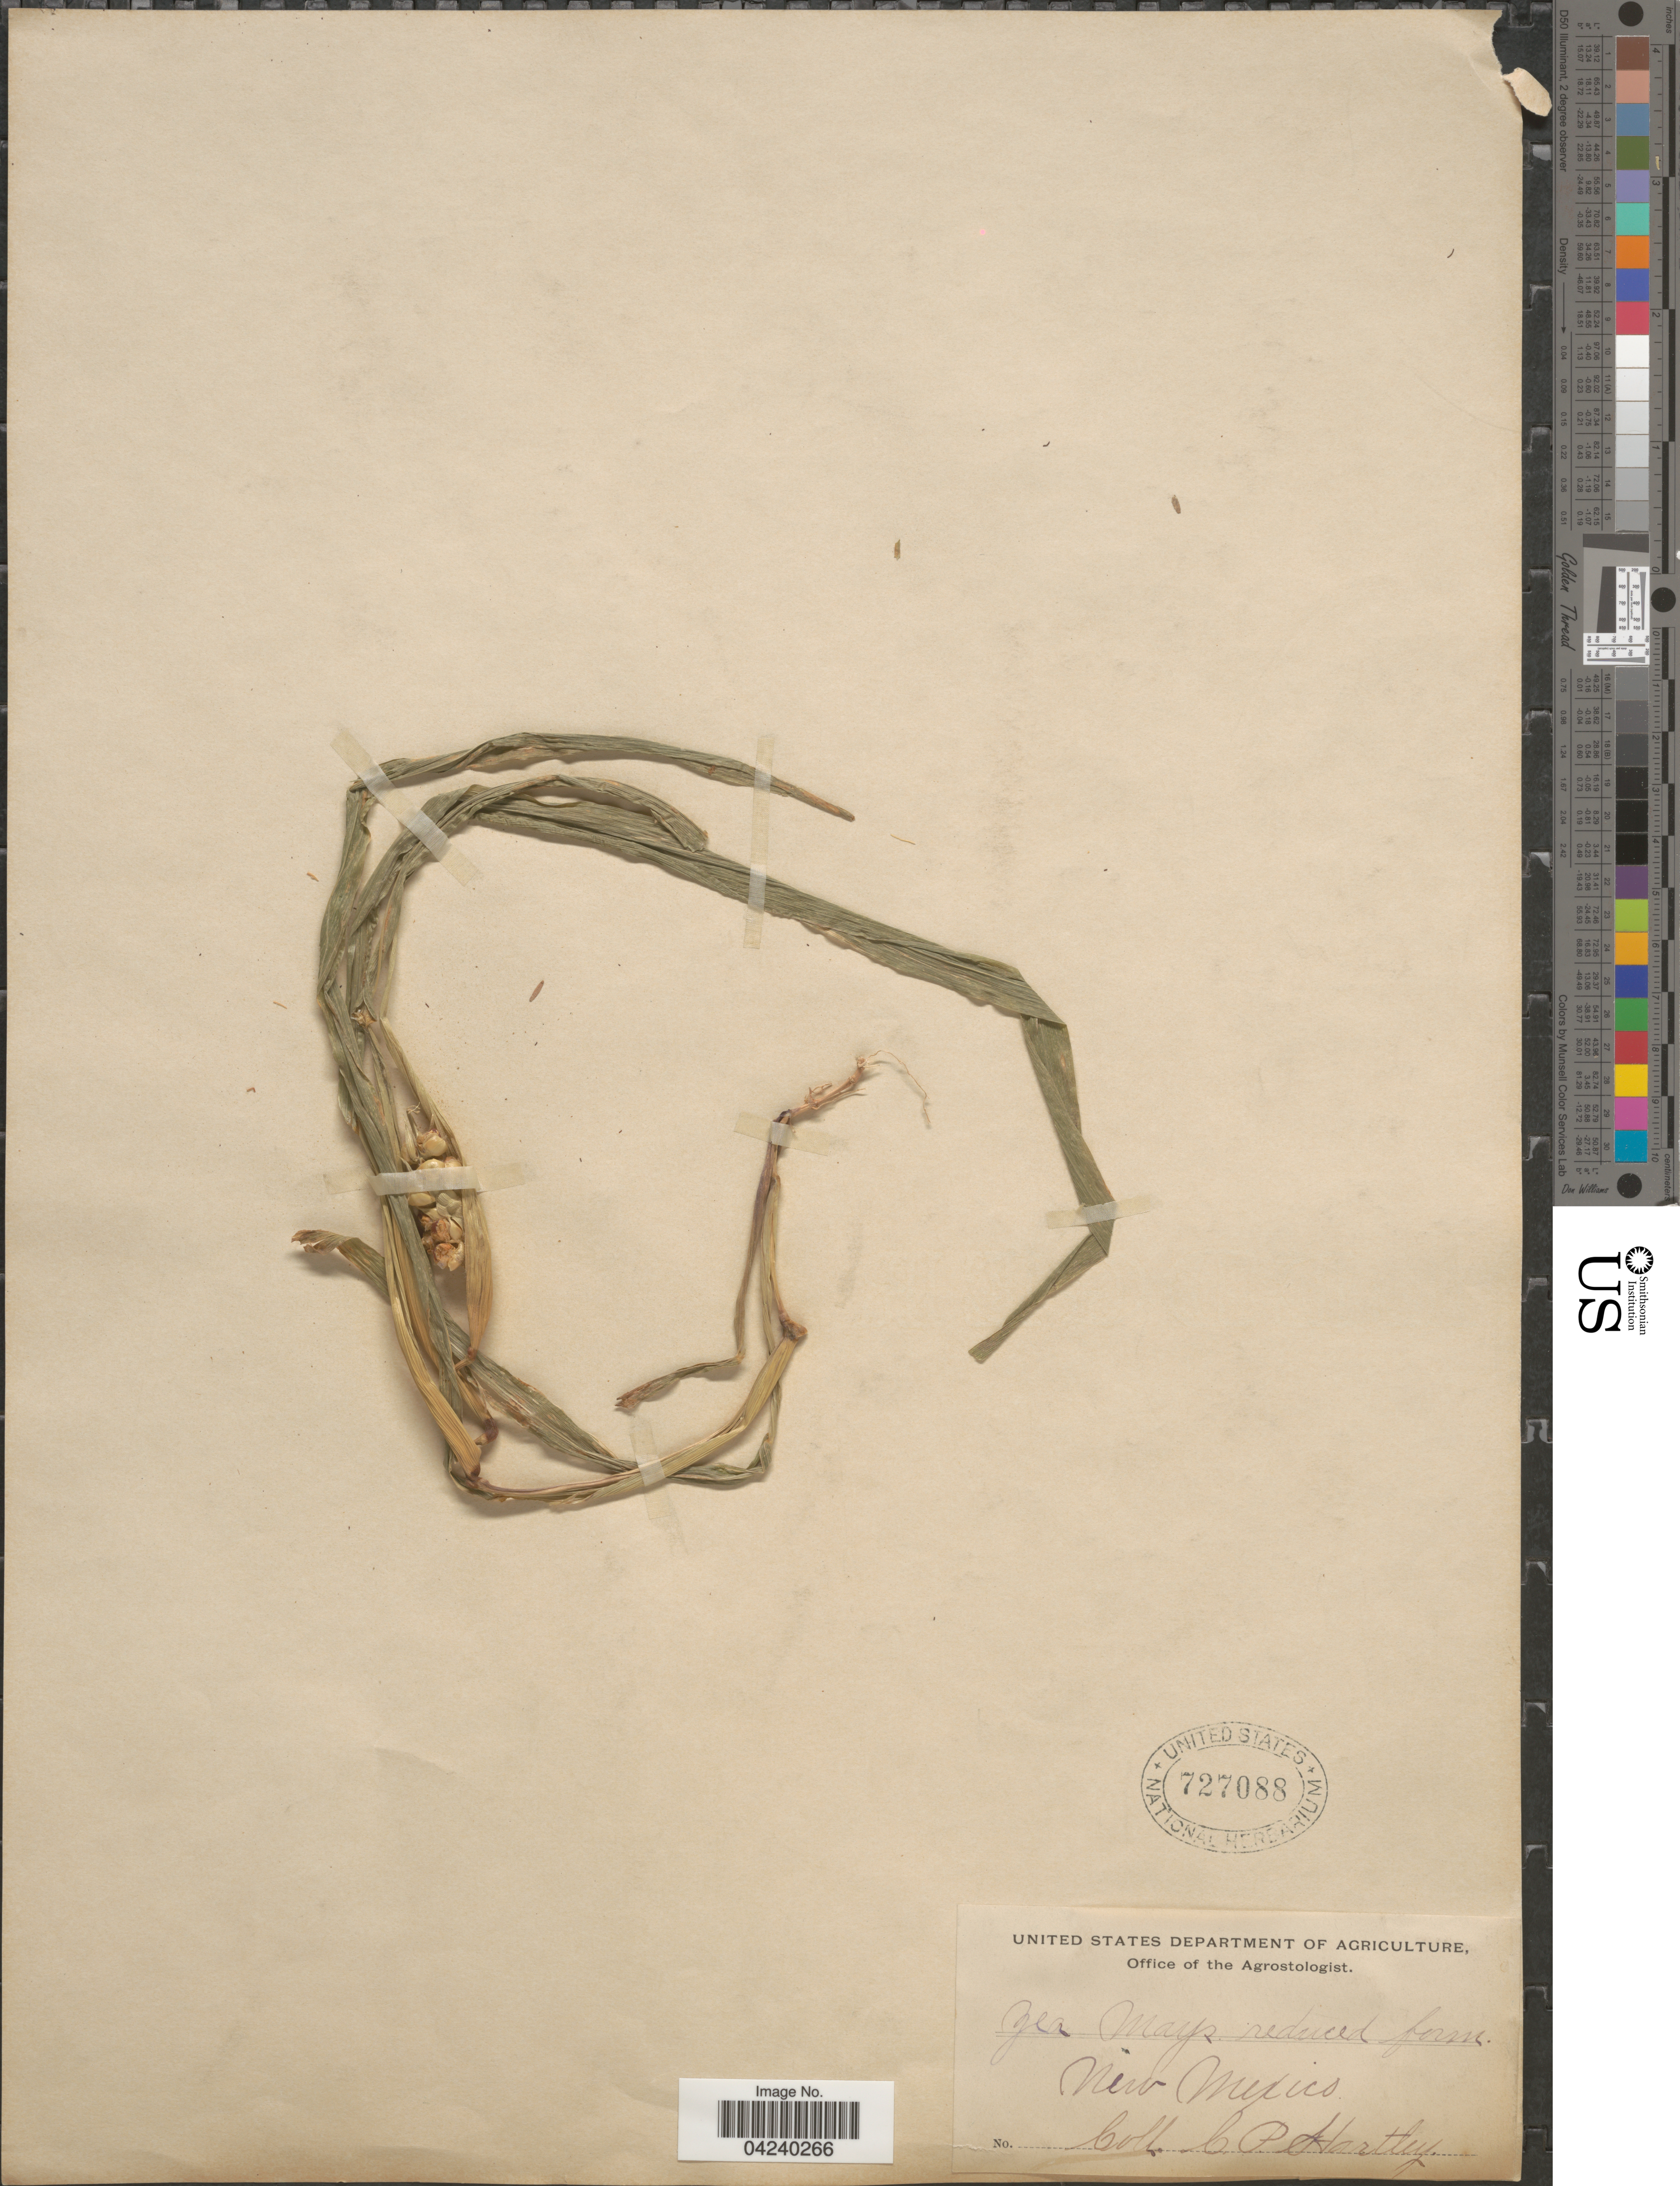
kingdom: Plantae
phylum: Tracheophyta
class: Liliopsida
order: Poales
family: Poaceae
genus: Zea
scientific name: Zea mays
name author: L.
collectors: C. Hartley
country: United States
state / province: New Mexico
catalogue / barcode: US 727088